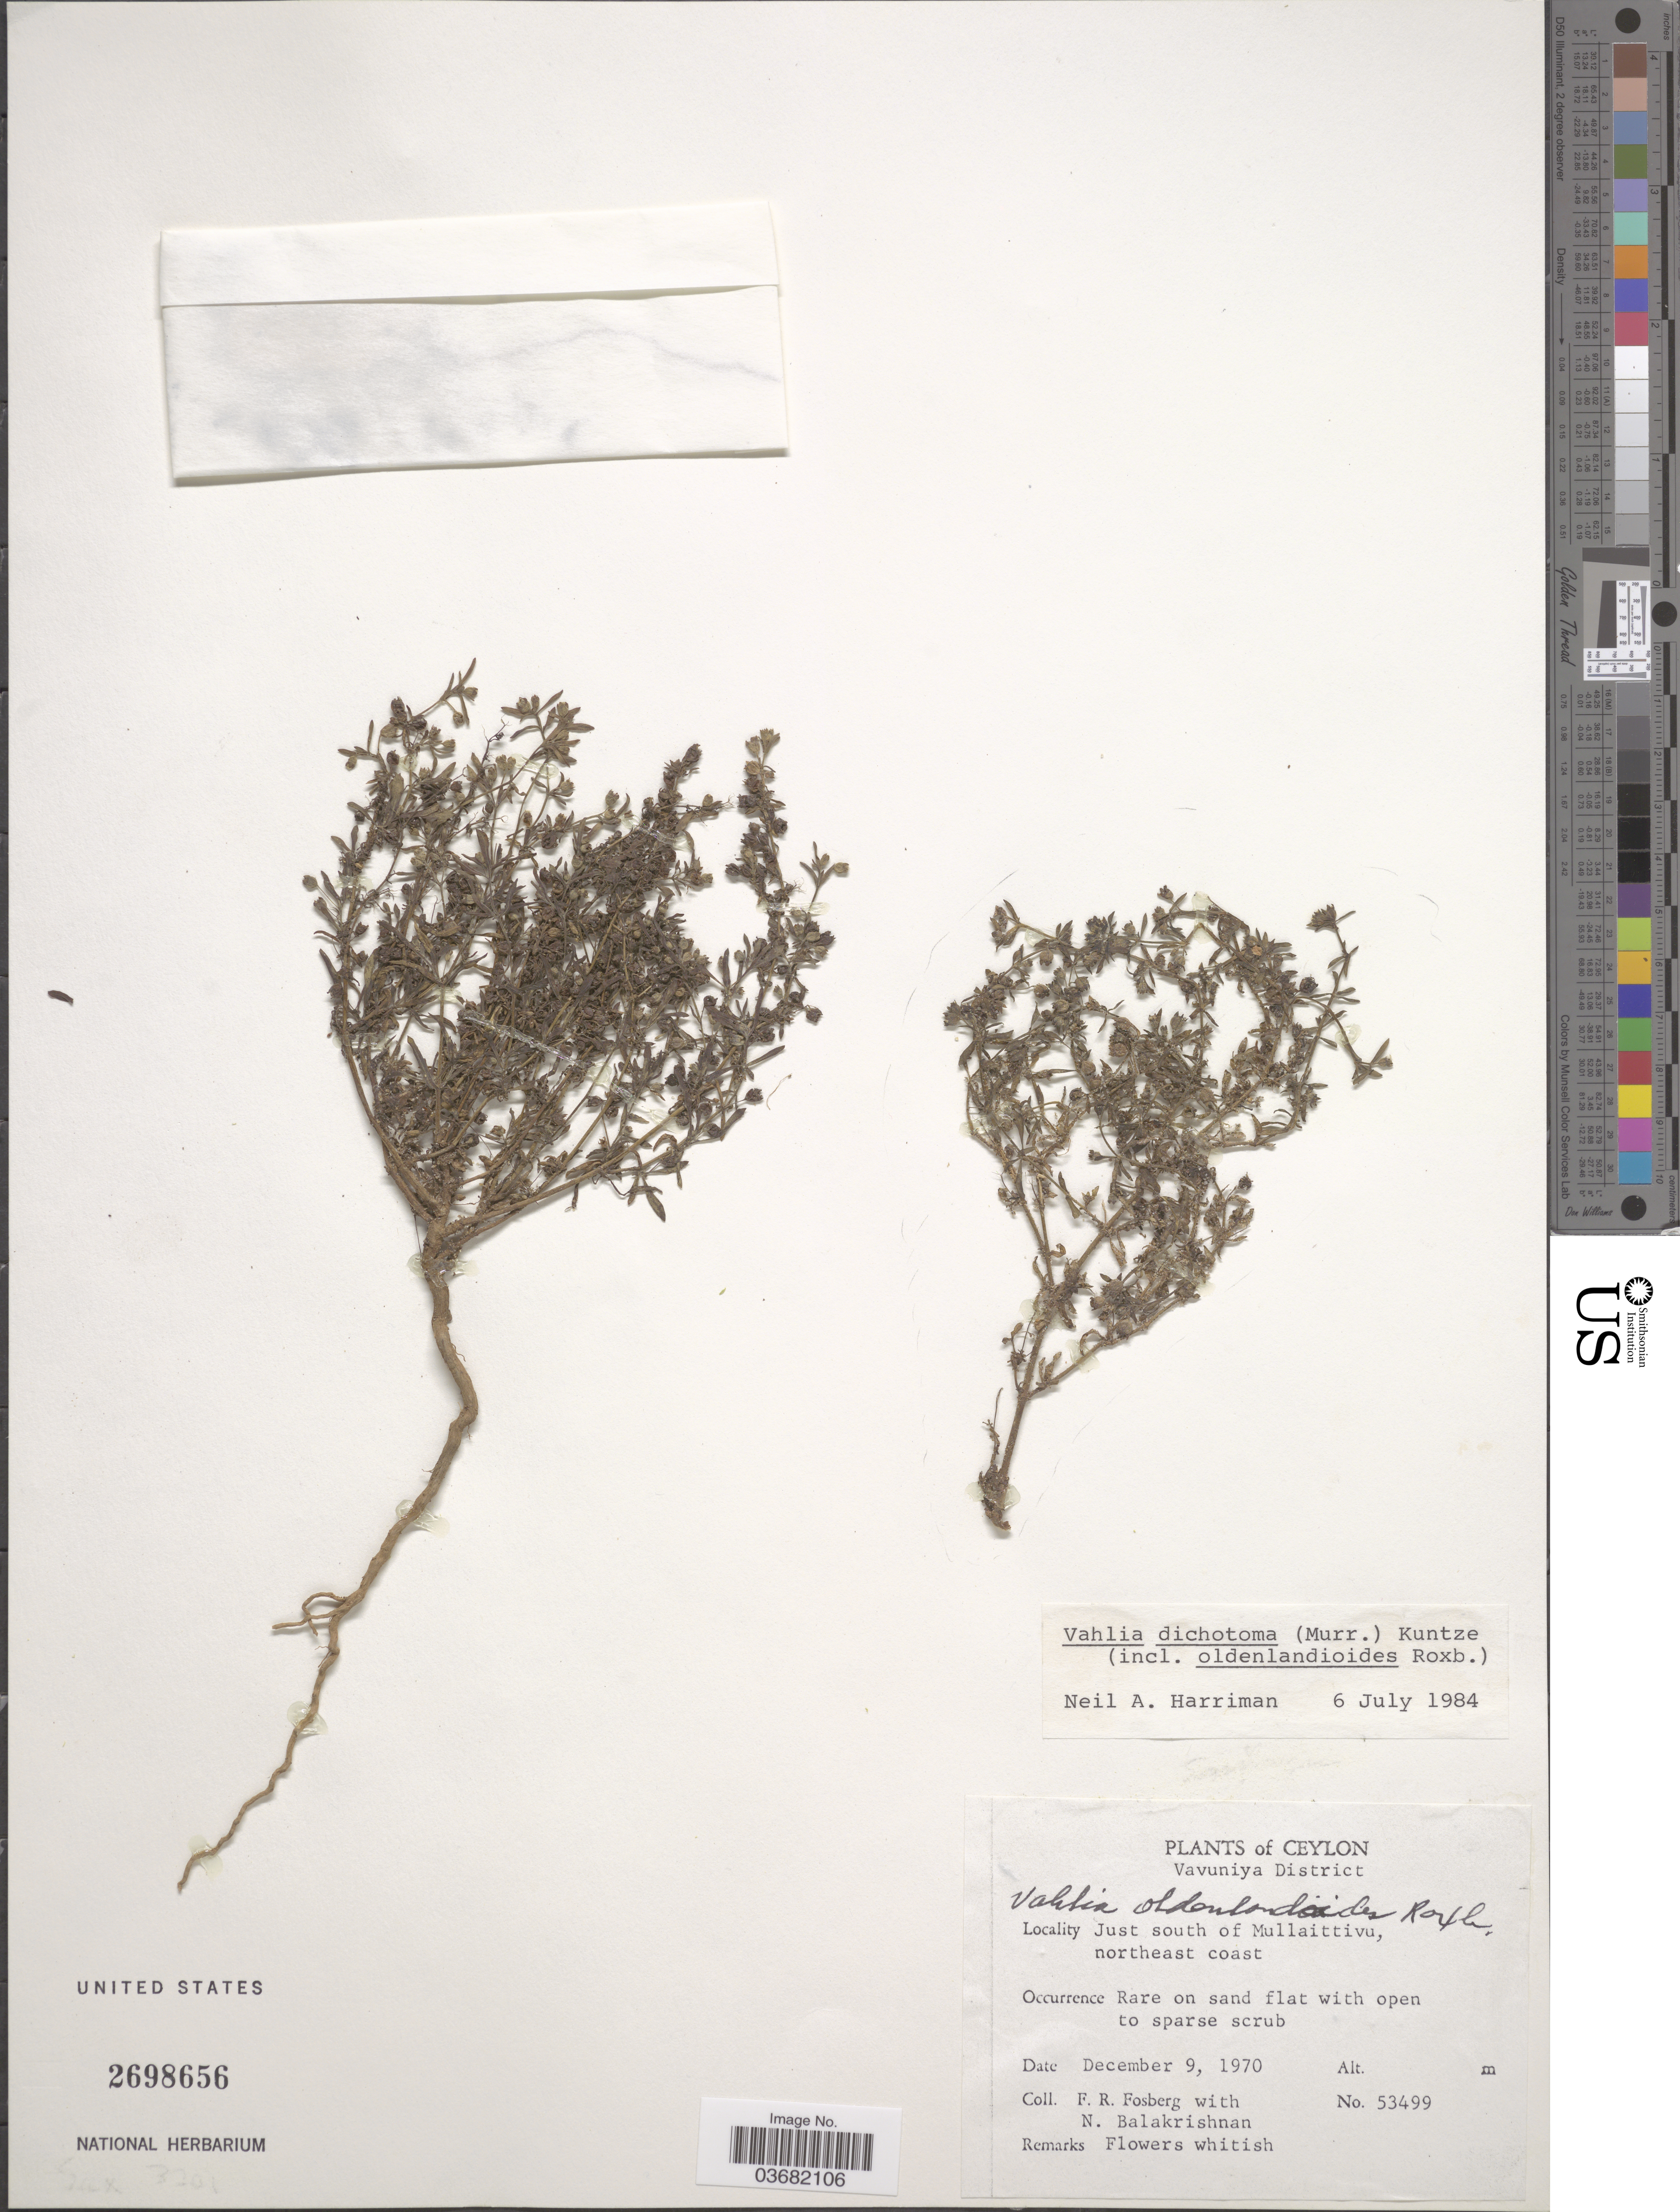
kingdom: Plantae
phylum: Tracheophyta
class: Magnoliopsida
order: Vahliales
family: Vahliaceae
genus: Vahlia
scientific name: Vahlia dichotoma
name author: (Murray) Kuntze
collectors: F. R. Fosberg & N. Balakrishnan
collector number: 53499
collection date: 1970-12-09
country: Sri Lanka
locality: Ceylon. Vavuniya District. Just south of Mullaittivu, northeast coast.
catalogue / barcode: US 2698656